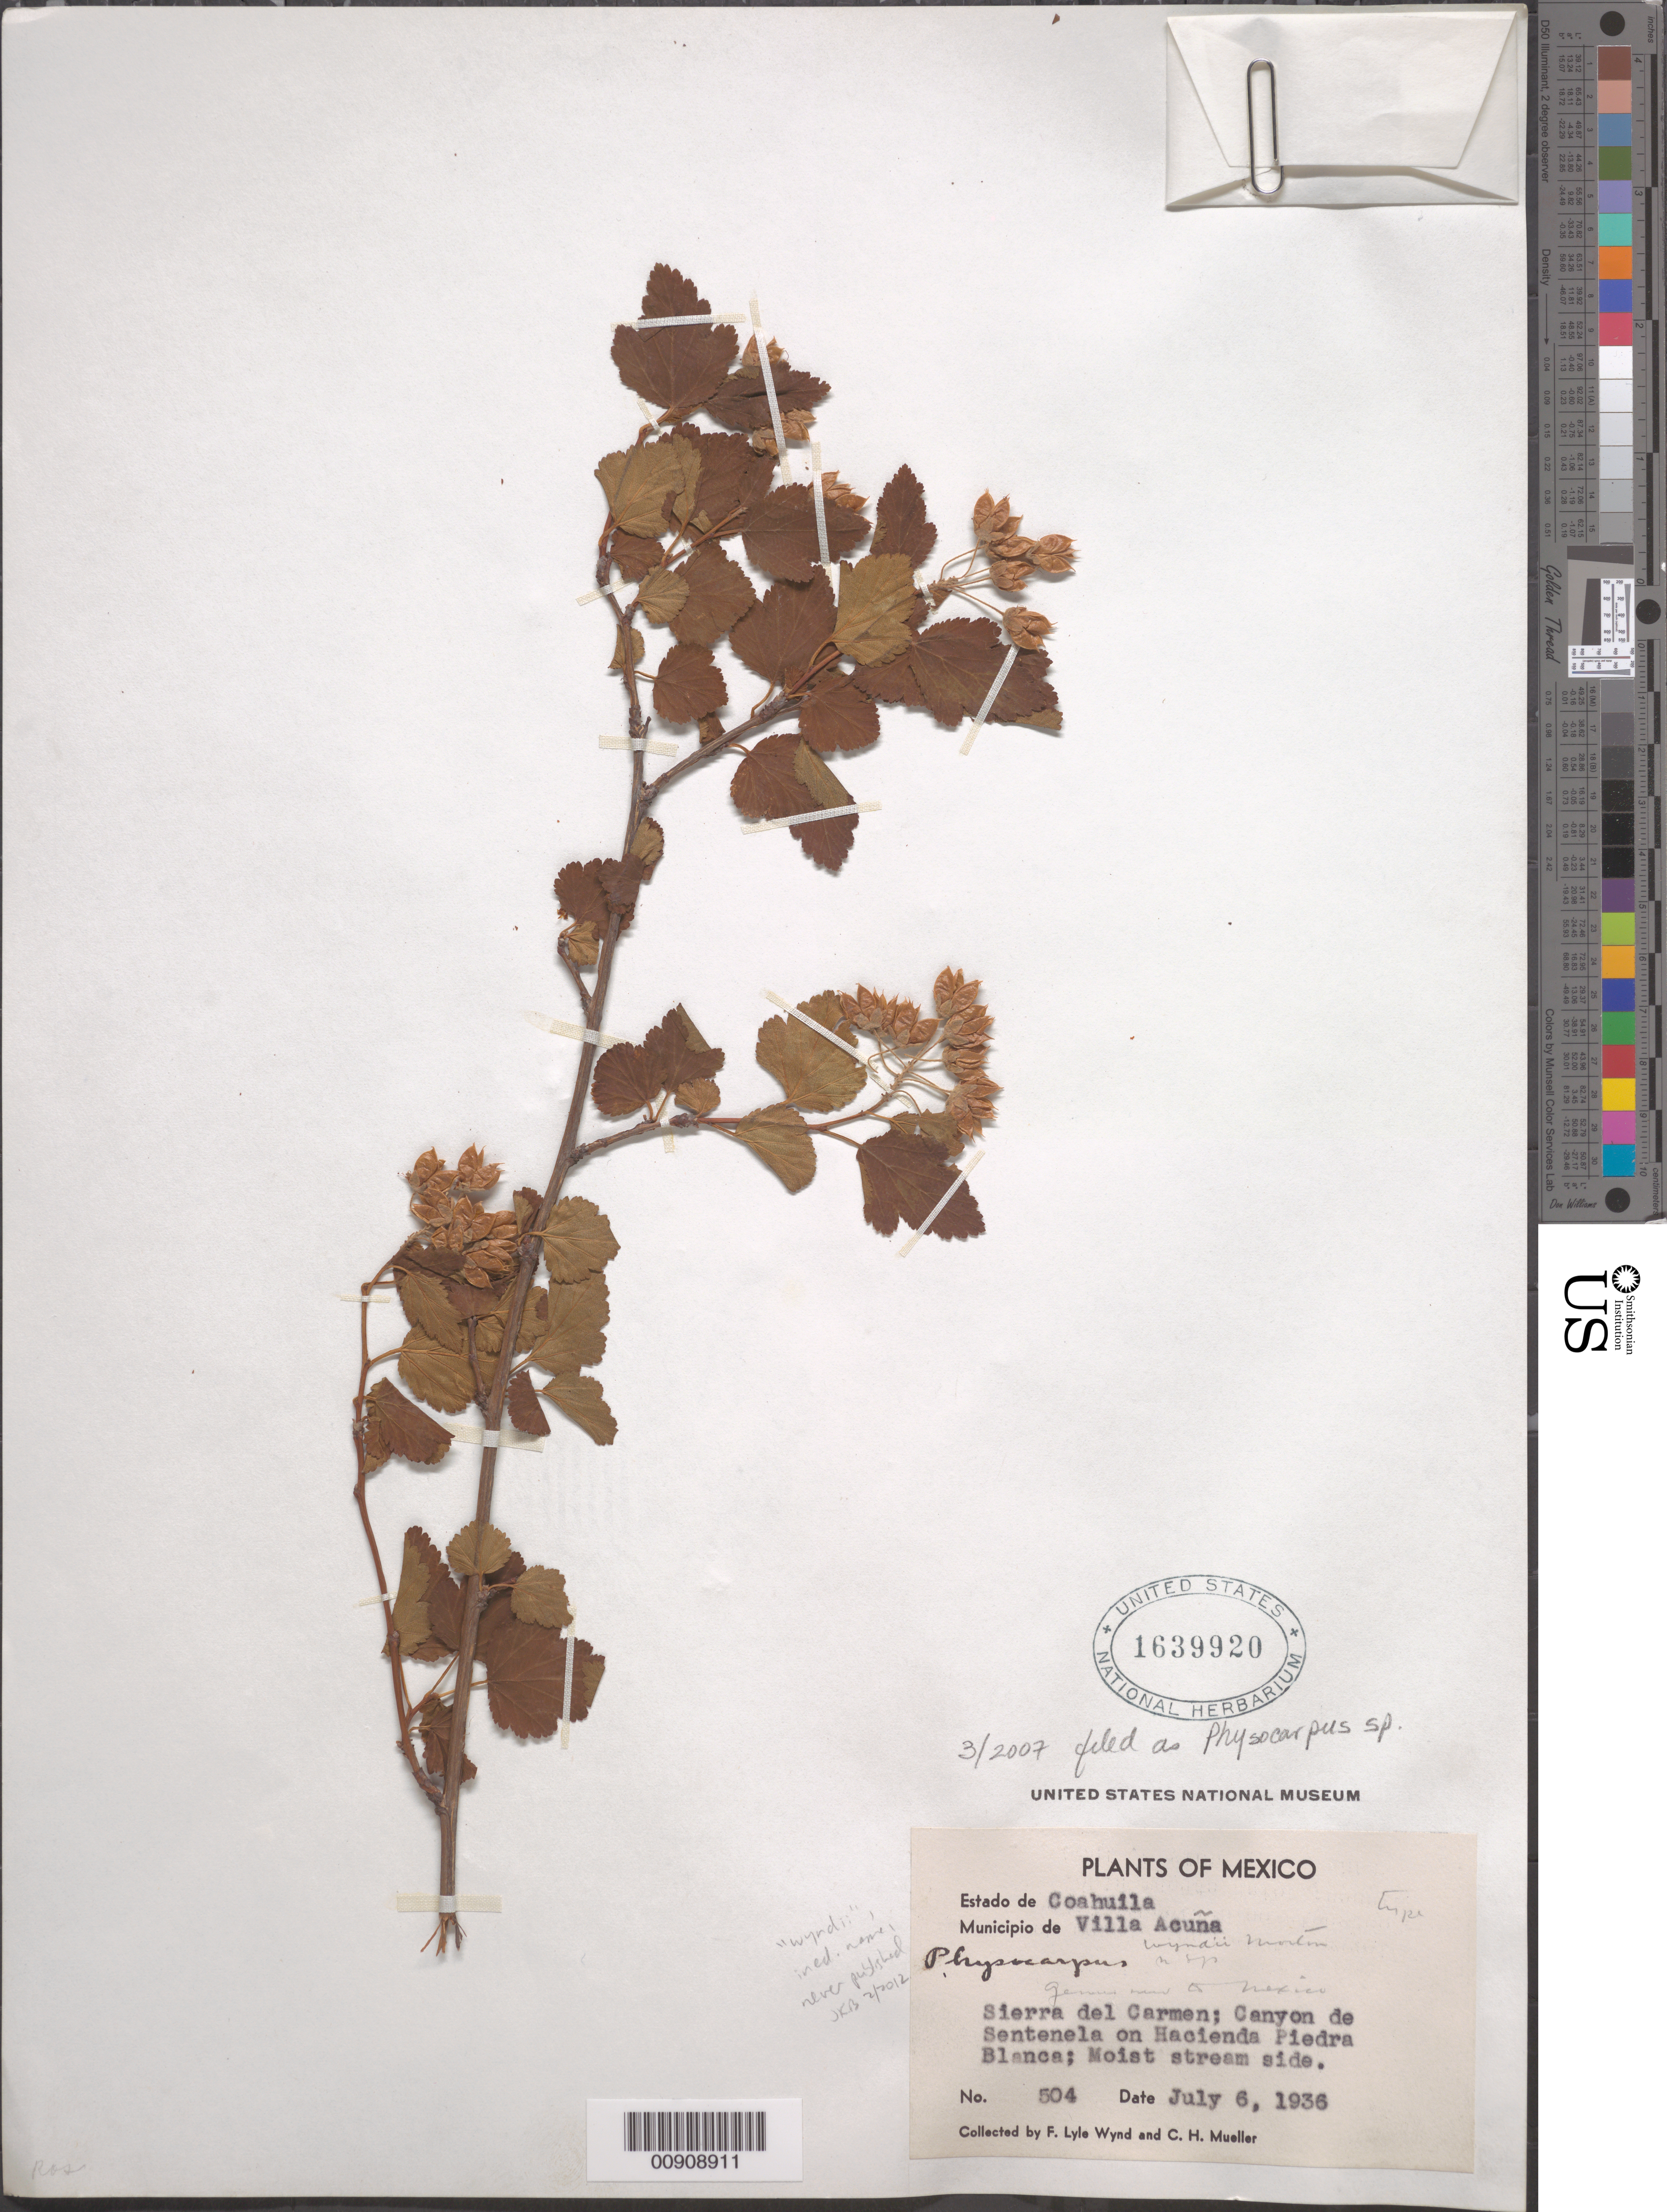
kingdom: Plantae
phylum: Tracheophyta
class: Magnoliopsida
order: Rosales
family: Rosaceae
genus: Physocarpus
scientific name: Physocarpus intermedius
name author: (Rydb.) C.K. Schneid.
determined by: Strong, Mark T., (BOT), Smithsonian Institution - National Museum of Natural History (UNITED STATES)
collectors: F. L. Wynd & C. H. Mueller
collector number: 504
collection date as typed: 06 Jul 1936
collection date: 1936-07-06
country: Mexico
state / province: Coahuila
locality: Estado de Coahuila, Municipio de Villa Acuña, Sierra del Carmen; Canyon de Sentenela on Hacienda Piedra Blanca.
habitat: Moist stream side.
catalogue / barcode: US 1639920